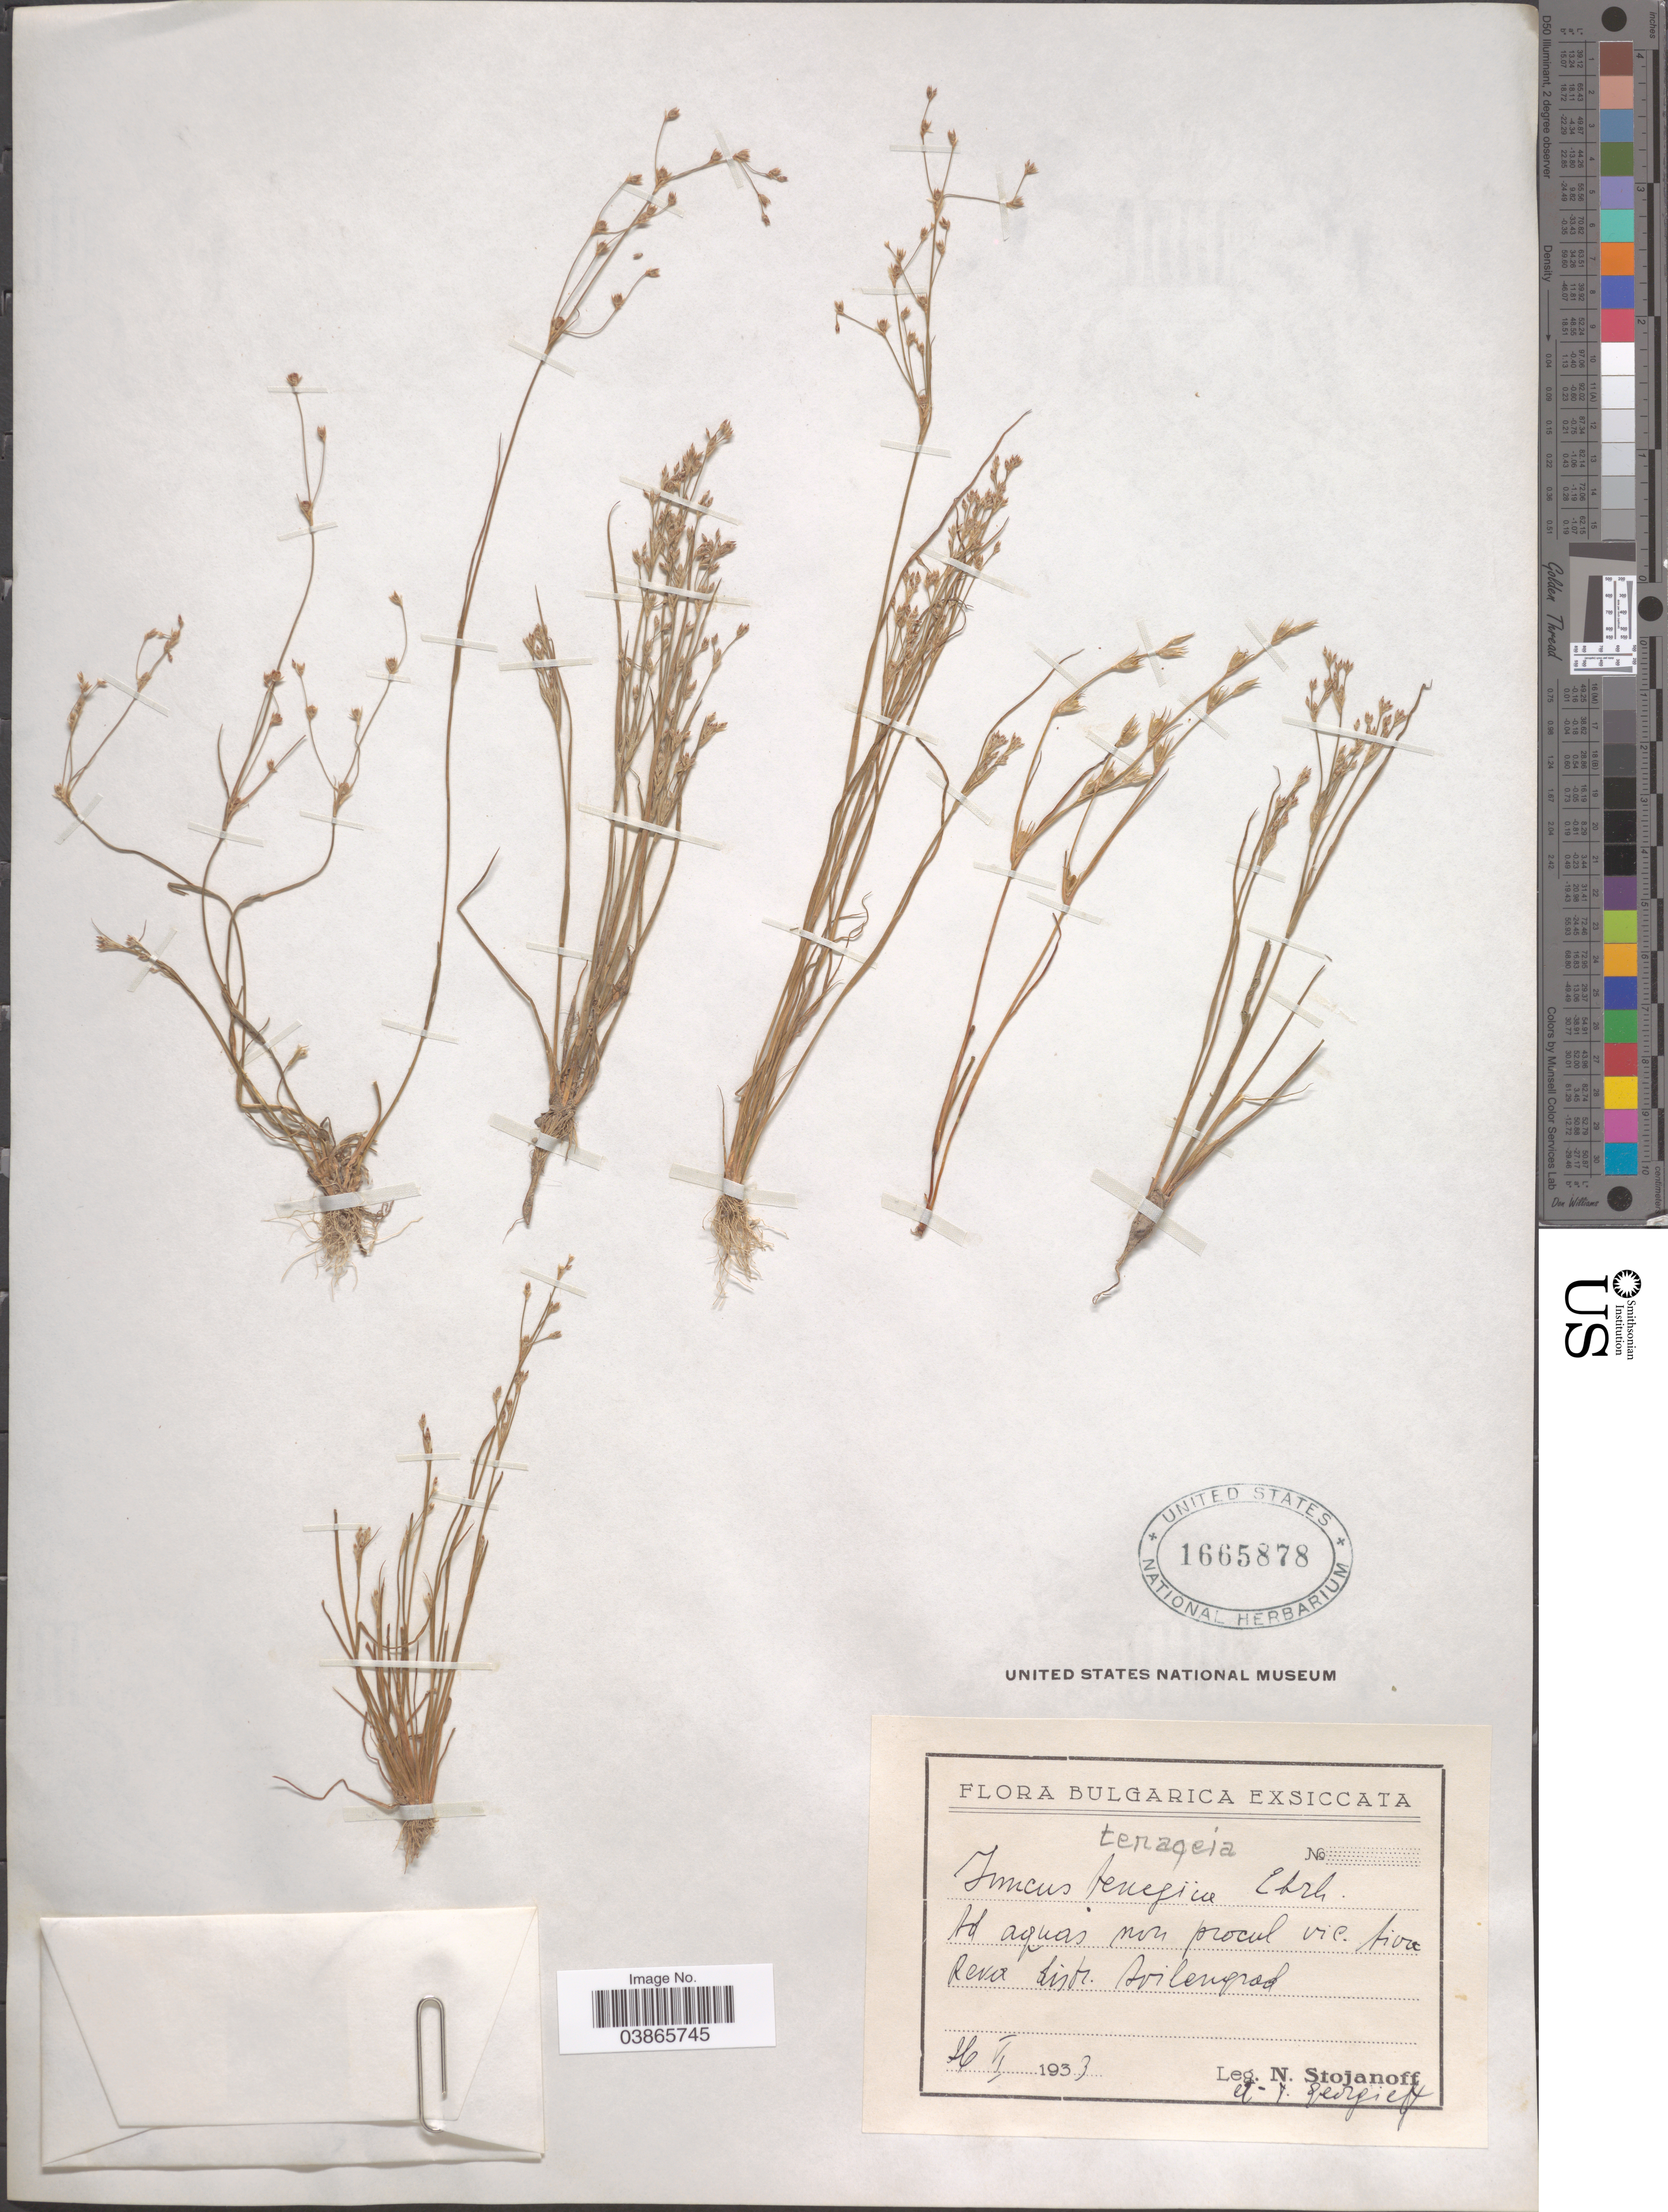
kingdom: Plantae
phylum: Tracheophyta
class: Liliopsida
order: Poales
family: Juncaceae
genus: Juncus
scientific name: Juncus tenageia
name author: Ehrh. ex L. f.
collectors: N. Stojanoff & Collector illegible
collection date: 1933-06-04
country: Bulgaria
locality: Ad aquas non procul [interpreted] vic. tiva Reva distr. Svilengrad.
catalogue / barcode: US 1665878